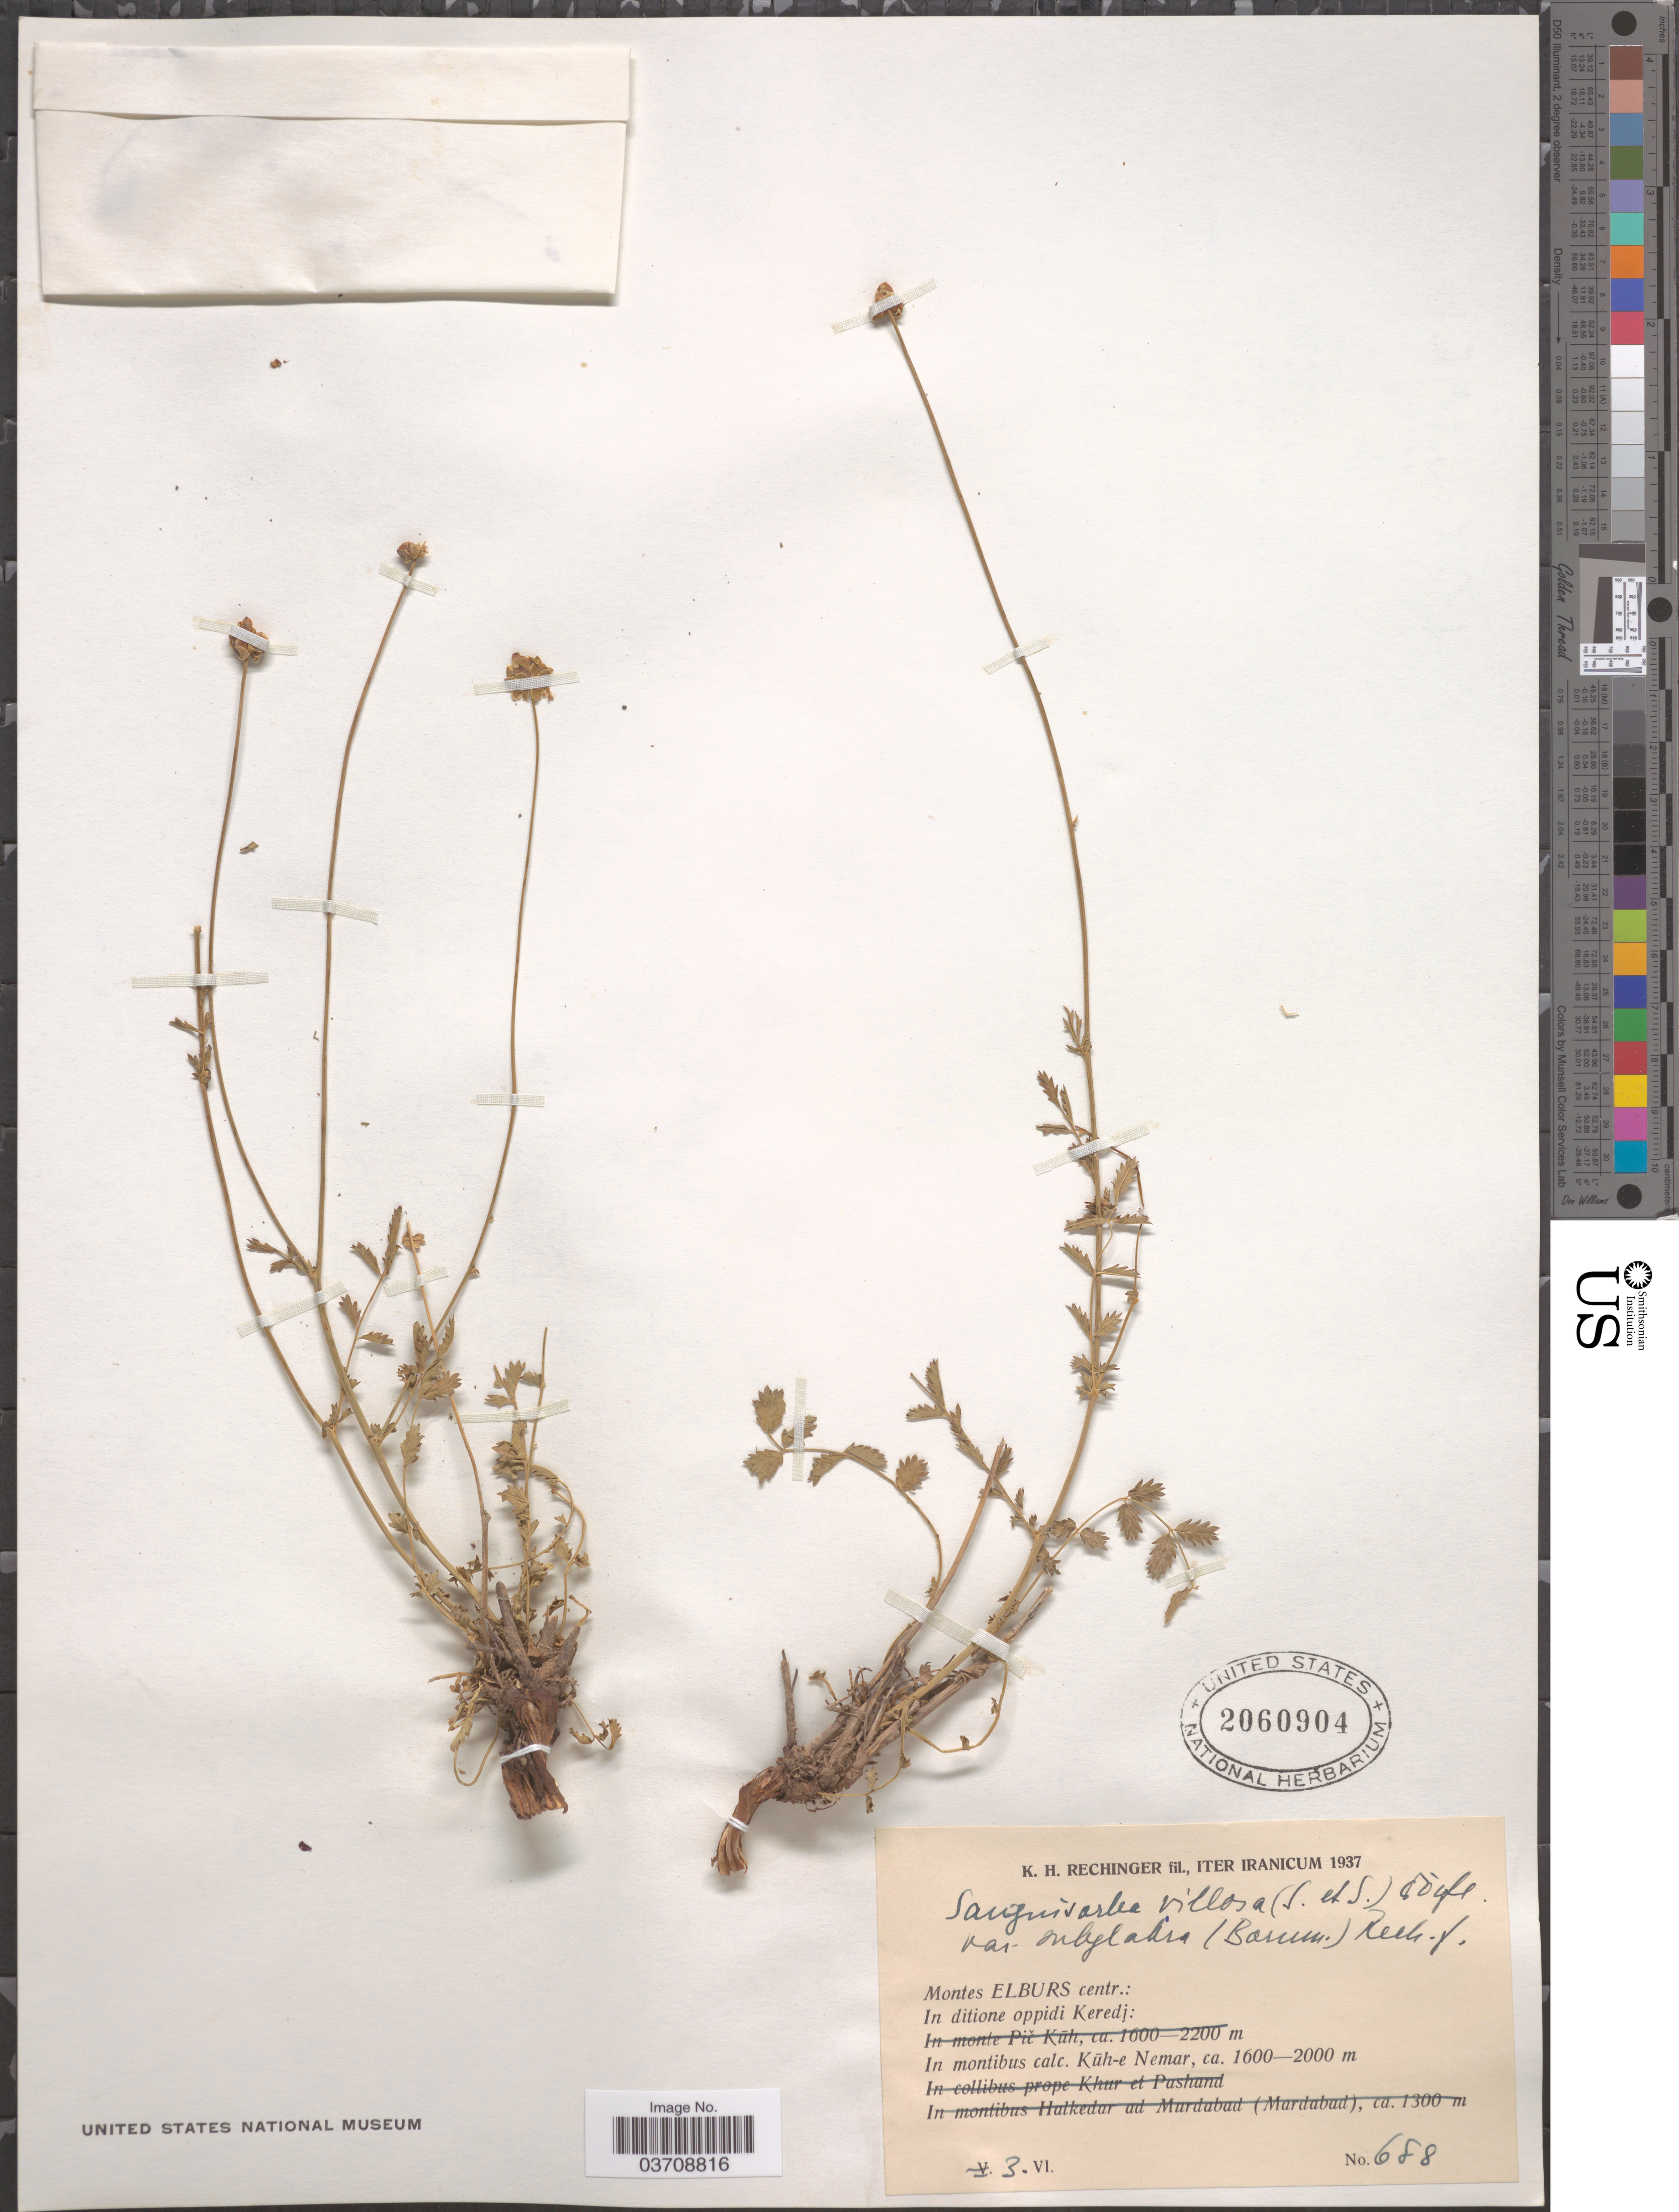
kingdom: Plantae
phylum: Tracheophyta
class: Magnoliopsida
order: Rosales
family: Rosaceae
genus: Sanguisorba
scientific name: Sanguisorba minor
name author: Scop.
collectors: K. H. Rechinger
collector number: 688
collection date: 1937-06-03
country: Iran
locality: Montes Elburs centr.: In ditione oppidi Keredj. In montibus calc. Küh-e Nemar.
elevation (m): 1600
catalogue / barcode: US 2060904